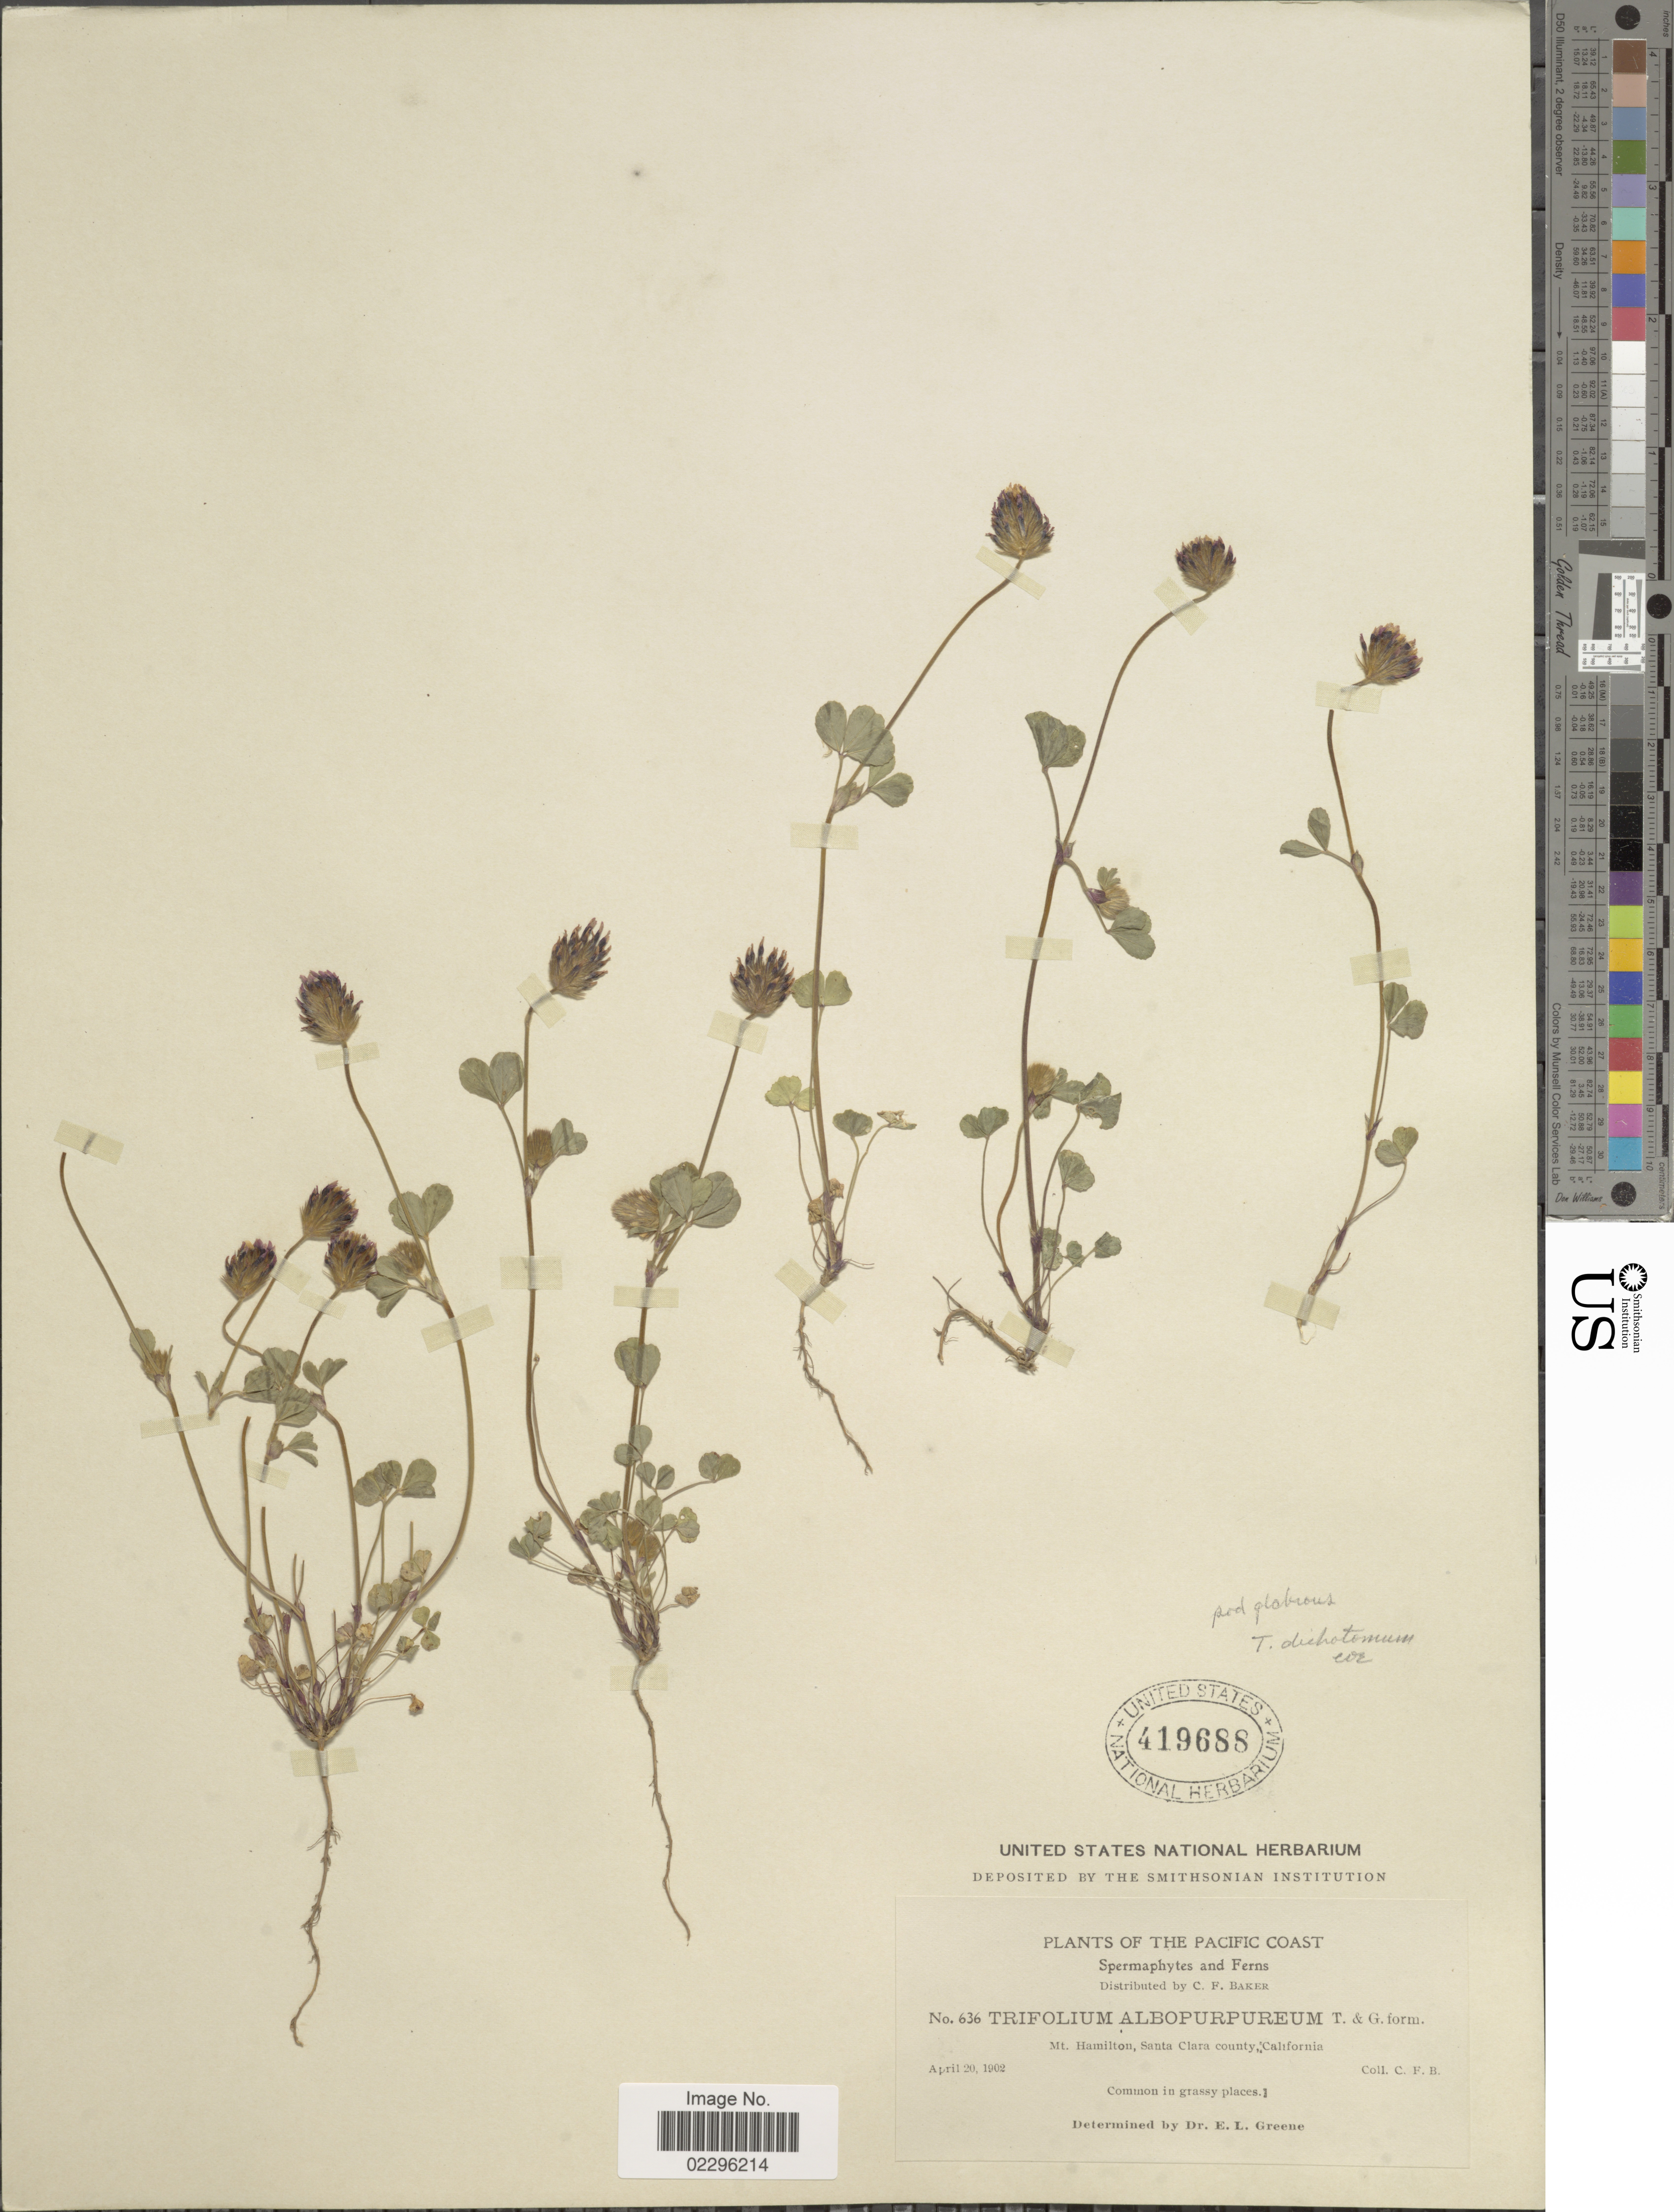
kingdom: Plantae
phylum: Tracheophyta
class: Magnoliopsida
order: Fabales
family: Fabaceae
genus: Trifolium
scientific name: Trifolium dichotomum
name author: Hook. & Arn.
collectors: C. F. Baker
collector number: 636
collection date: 1902-04-20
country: United States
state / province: California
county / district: Santa Clara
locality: Pacific Coast, Mt. Hamilton, Santa Clara county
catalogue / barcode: US 419688